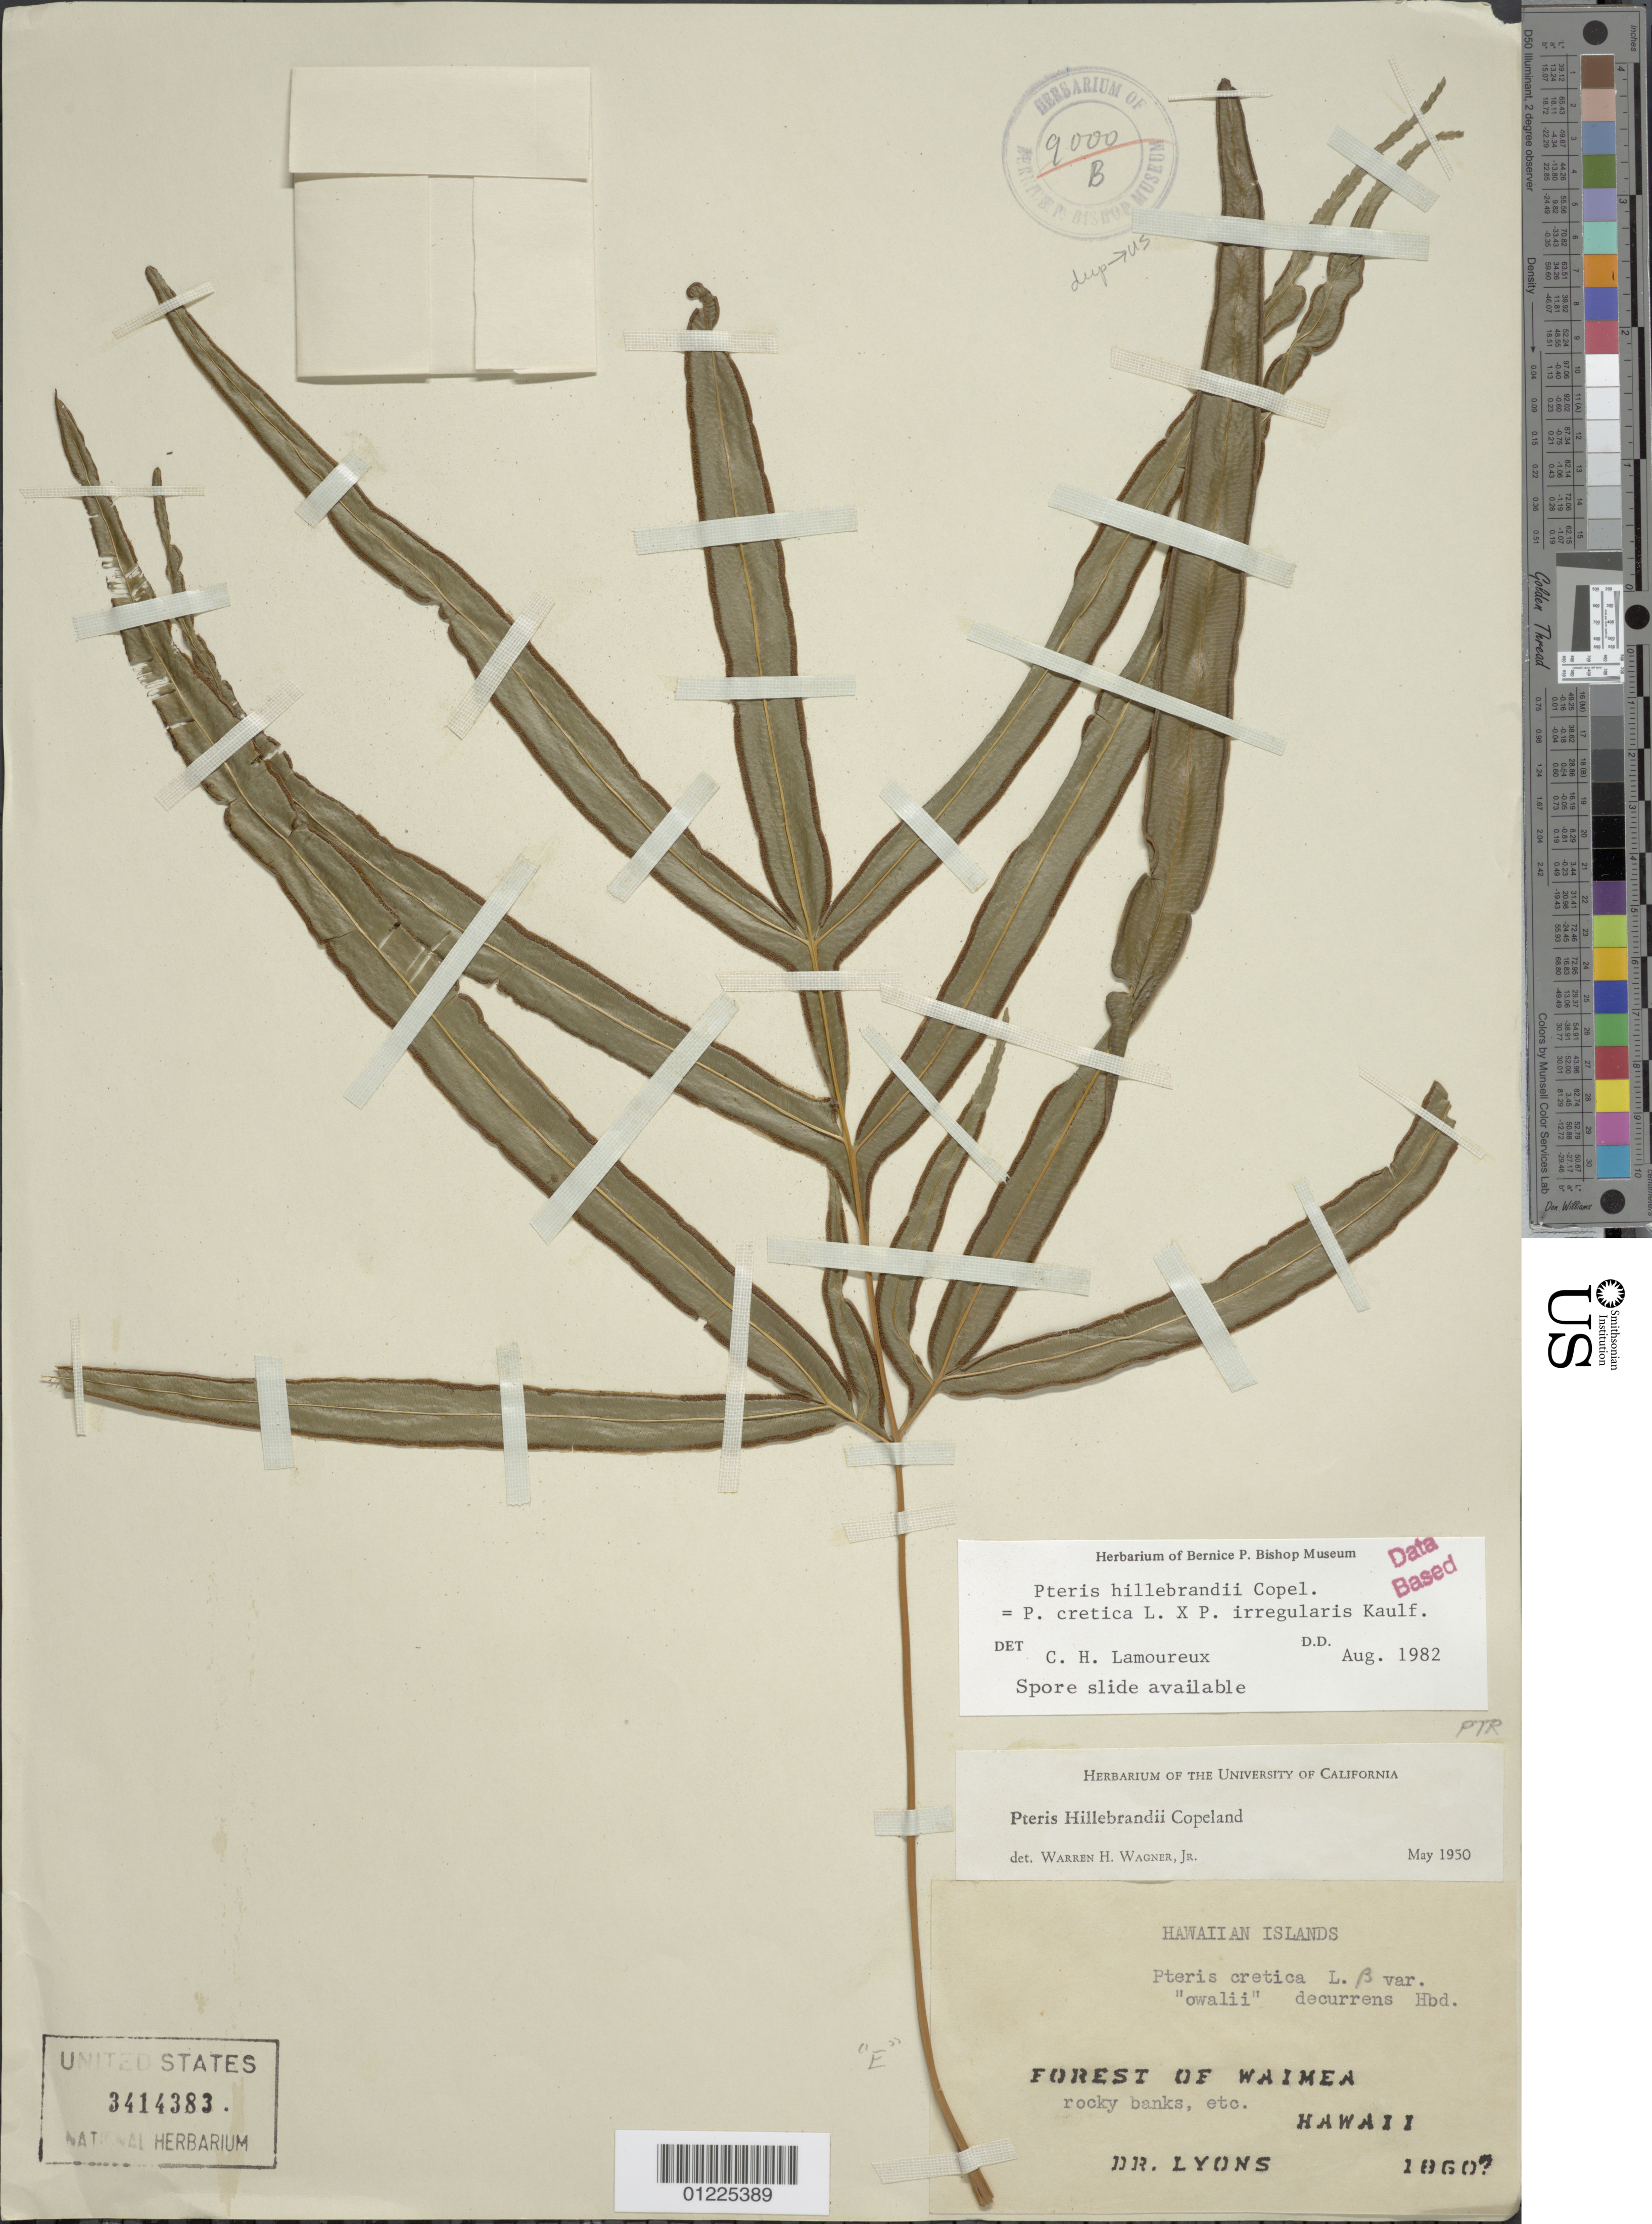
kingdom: Plantae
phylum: Tracheophyta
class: Polypodiopsida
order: Polypodiales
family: Pteridaceae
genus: Pteris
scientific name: Pteris x hillebrandii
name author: Copel.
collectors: Lyons, --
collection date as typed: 1860?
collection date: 1860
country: United States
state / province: Hawaii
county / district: Kauai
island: Hawaii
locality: Forest of Waimea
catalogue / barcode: US 3414383